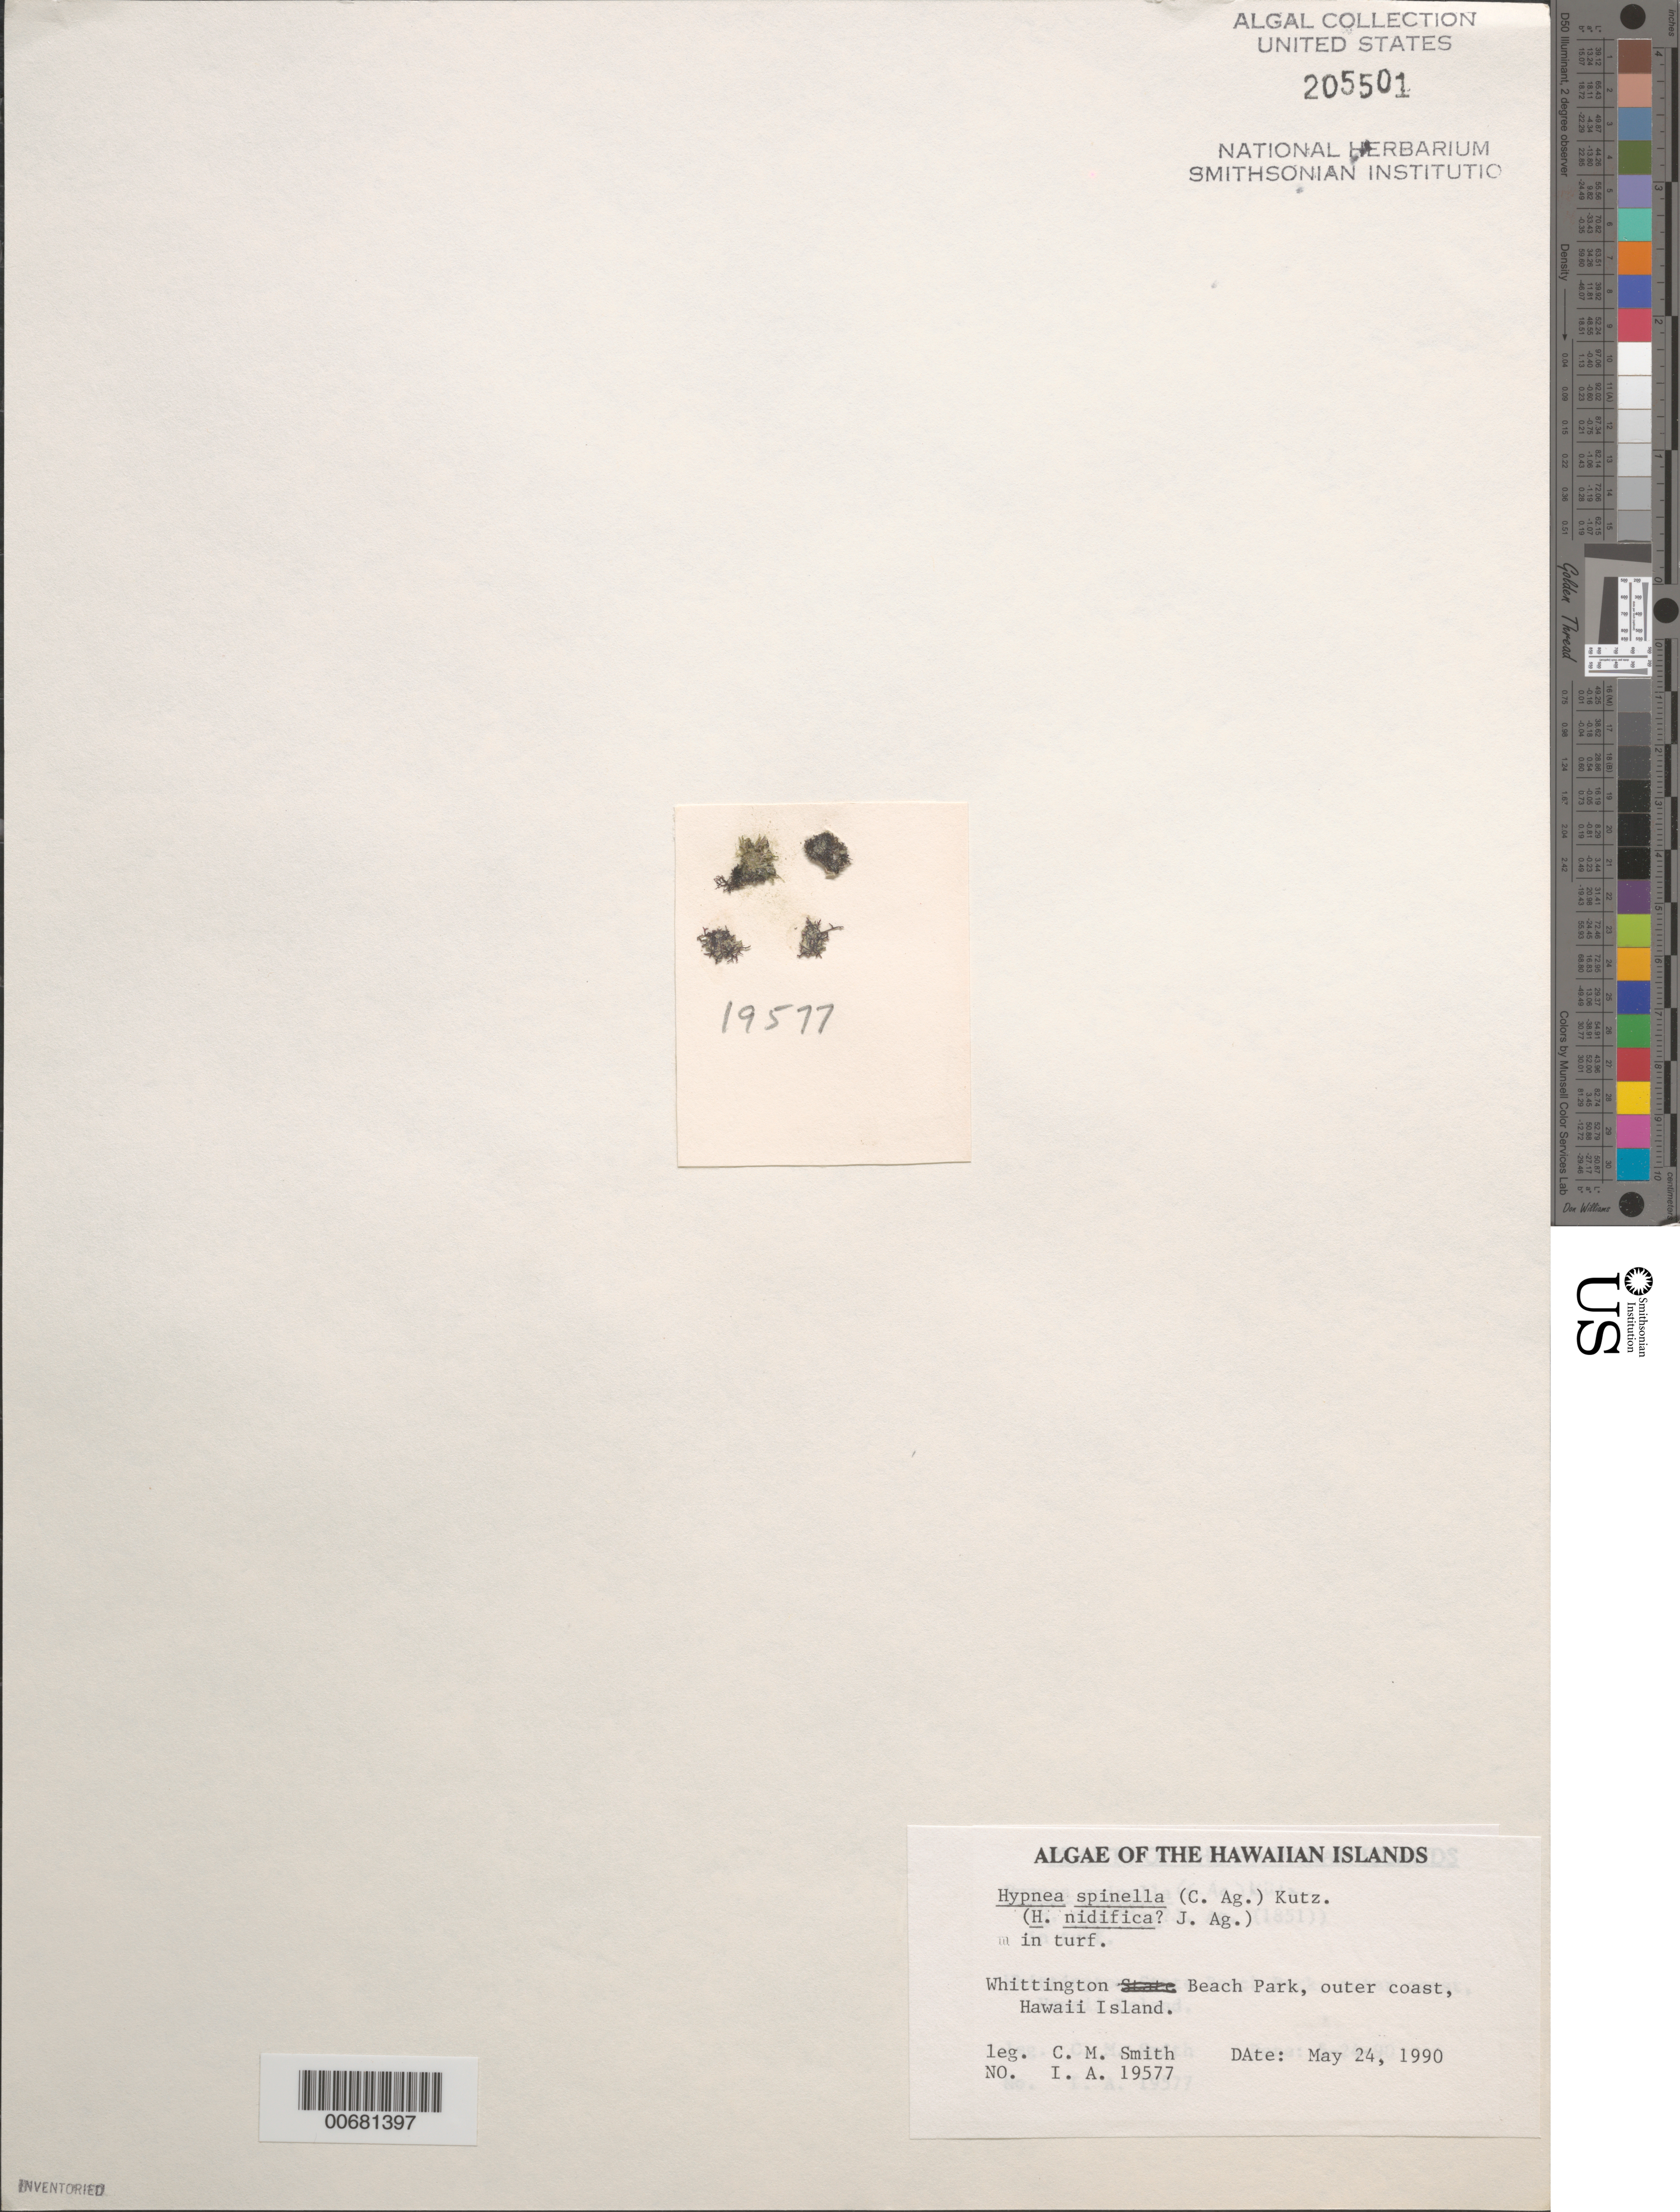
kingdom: Plantae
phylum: Rhodophyta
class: Florideophyceae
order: Gigartinales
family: Cystocloniaceae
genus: Hypnea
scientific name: Hypnea spinella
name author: (C. Agardh) Kütz.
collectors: C. M. Smith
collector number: IAA 19577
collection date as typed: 24 May 1990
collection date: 1990-05-24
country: United States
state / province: Hawaii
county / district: Hawaii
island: Hawaii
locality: Whittington Beach Park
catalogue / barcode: US 205501